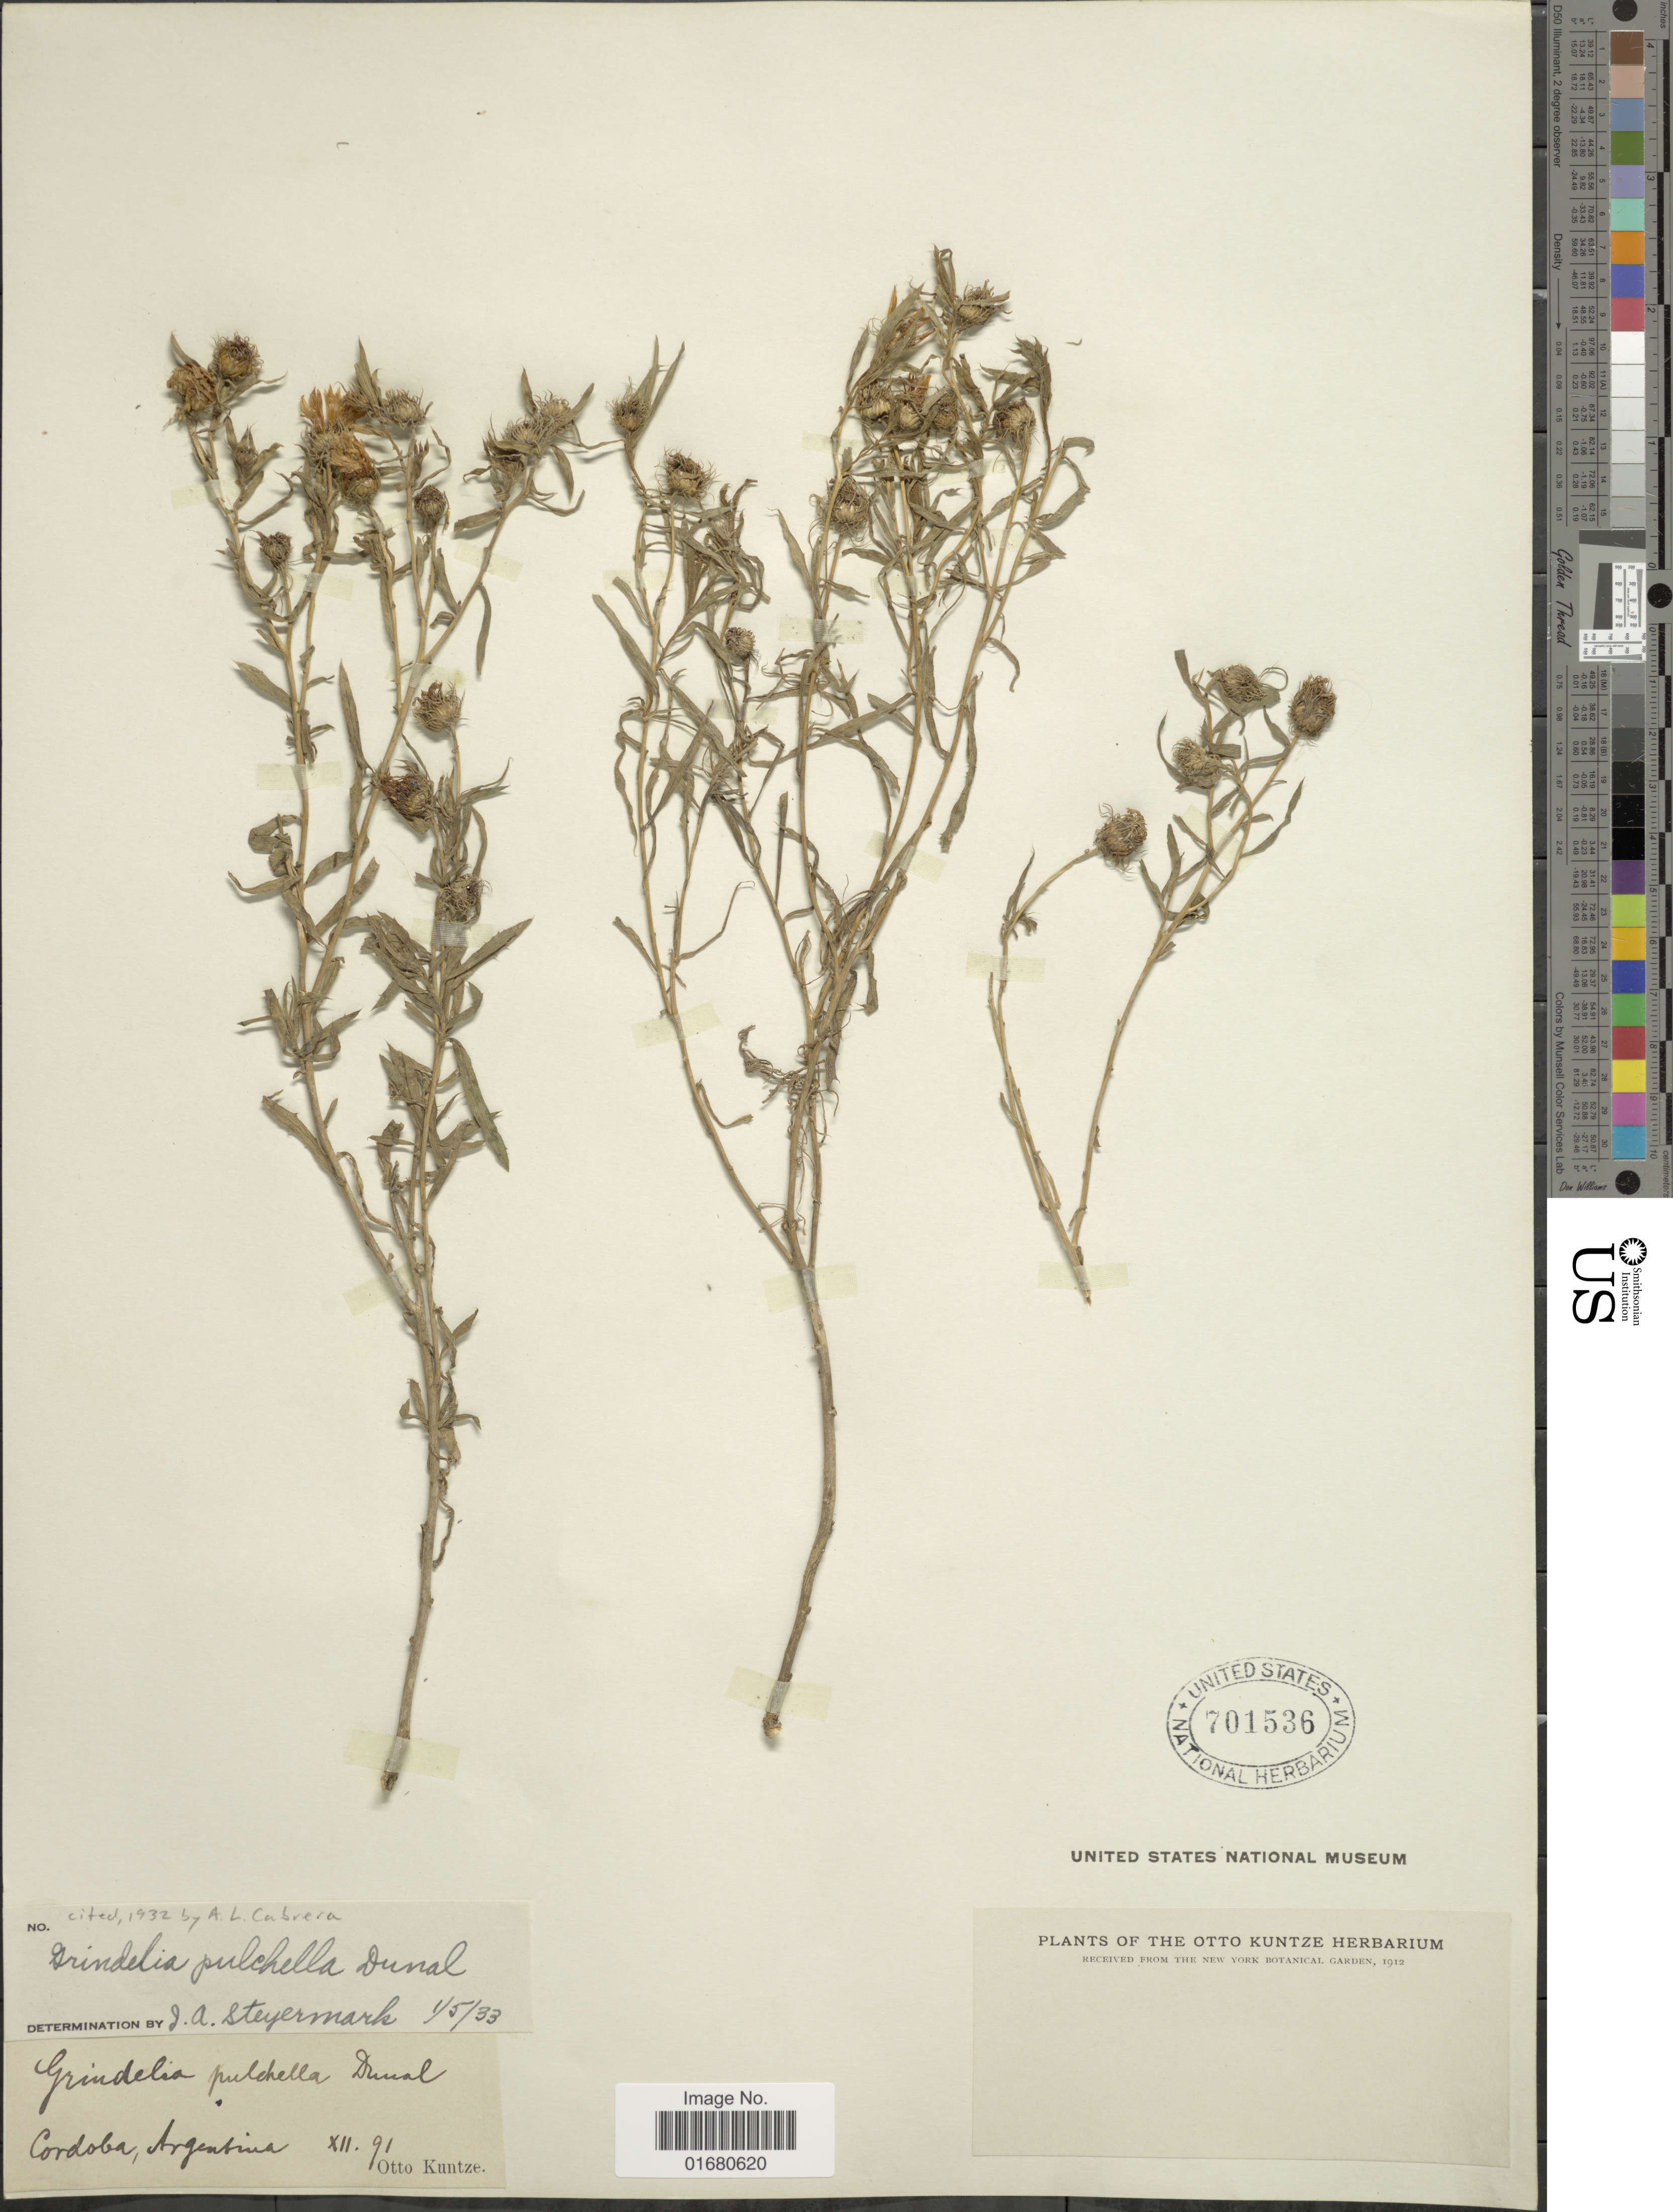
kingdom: Plantae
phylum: Tracheophyta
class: Magnoliopsida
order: Asterales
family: Asteraceae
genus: Grindelia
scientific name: Grindelia pulchella var. pulchella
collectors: C.E.O. Kuntze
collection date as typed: Transcribed d/m/y: /12/91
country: Argentina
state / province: Cordoba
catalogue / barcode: US 701536